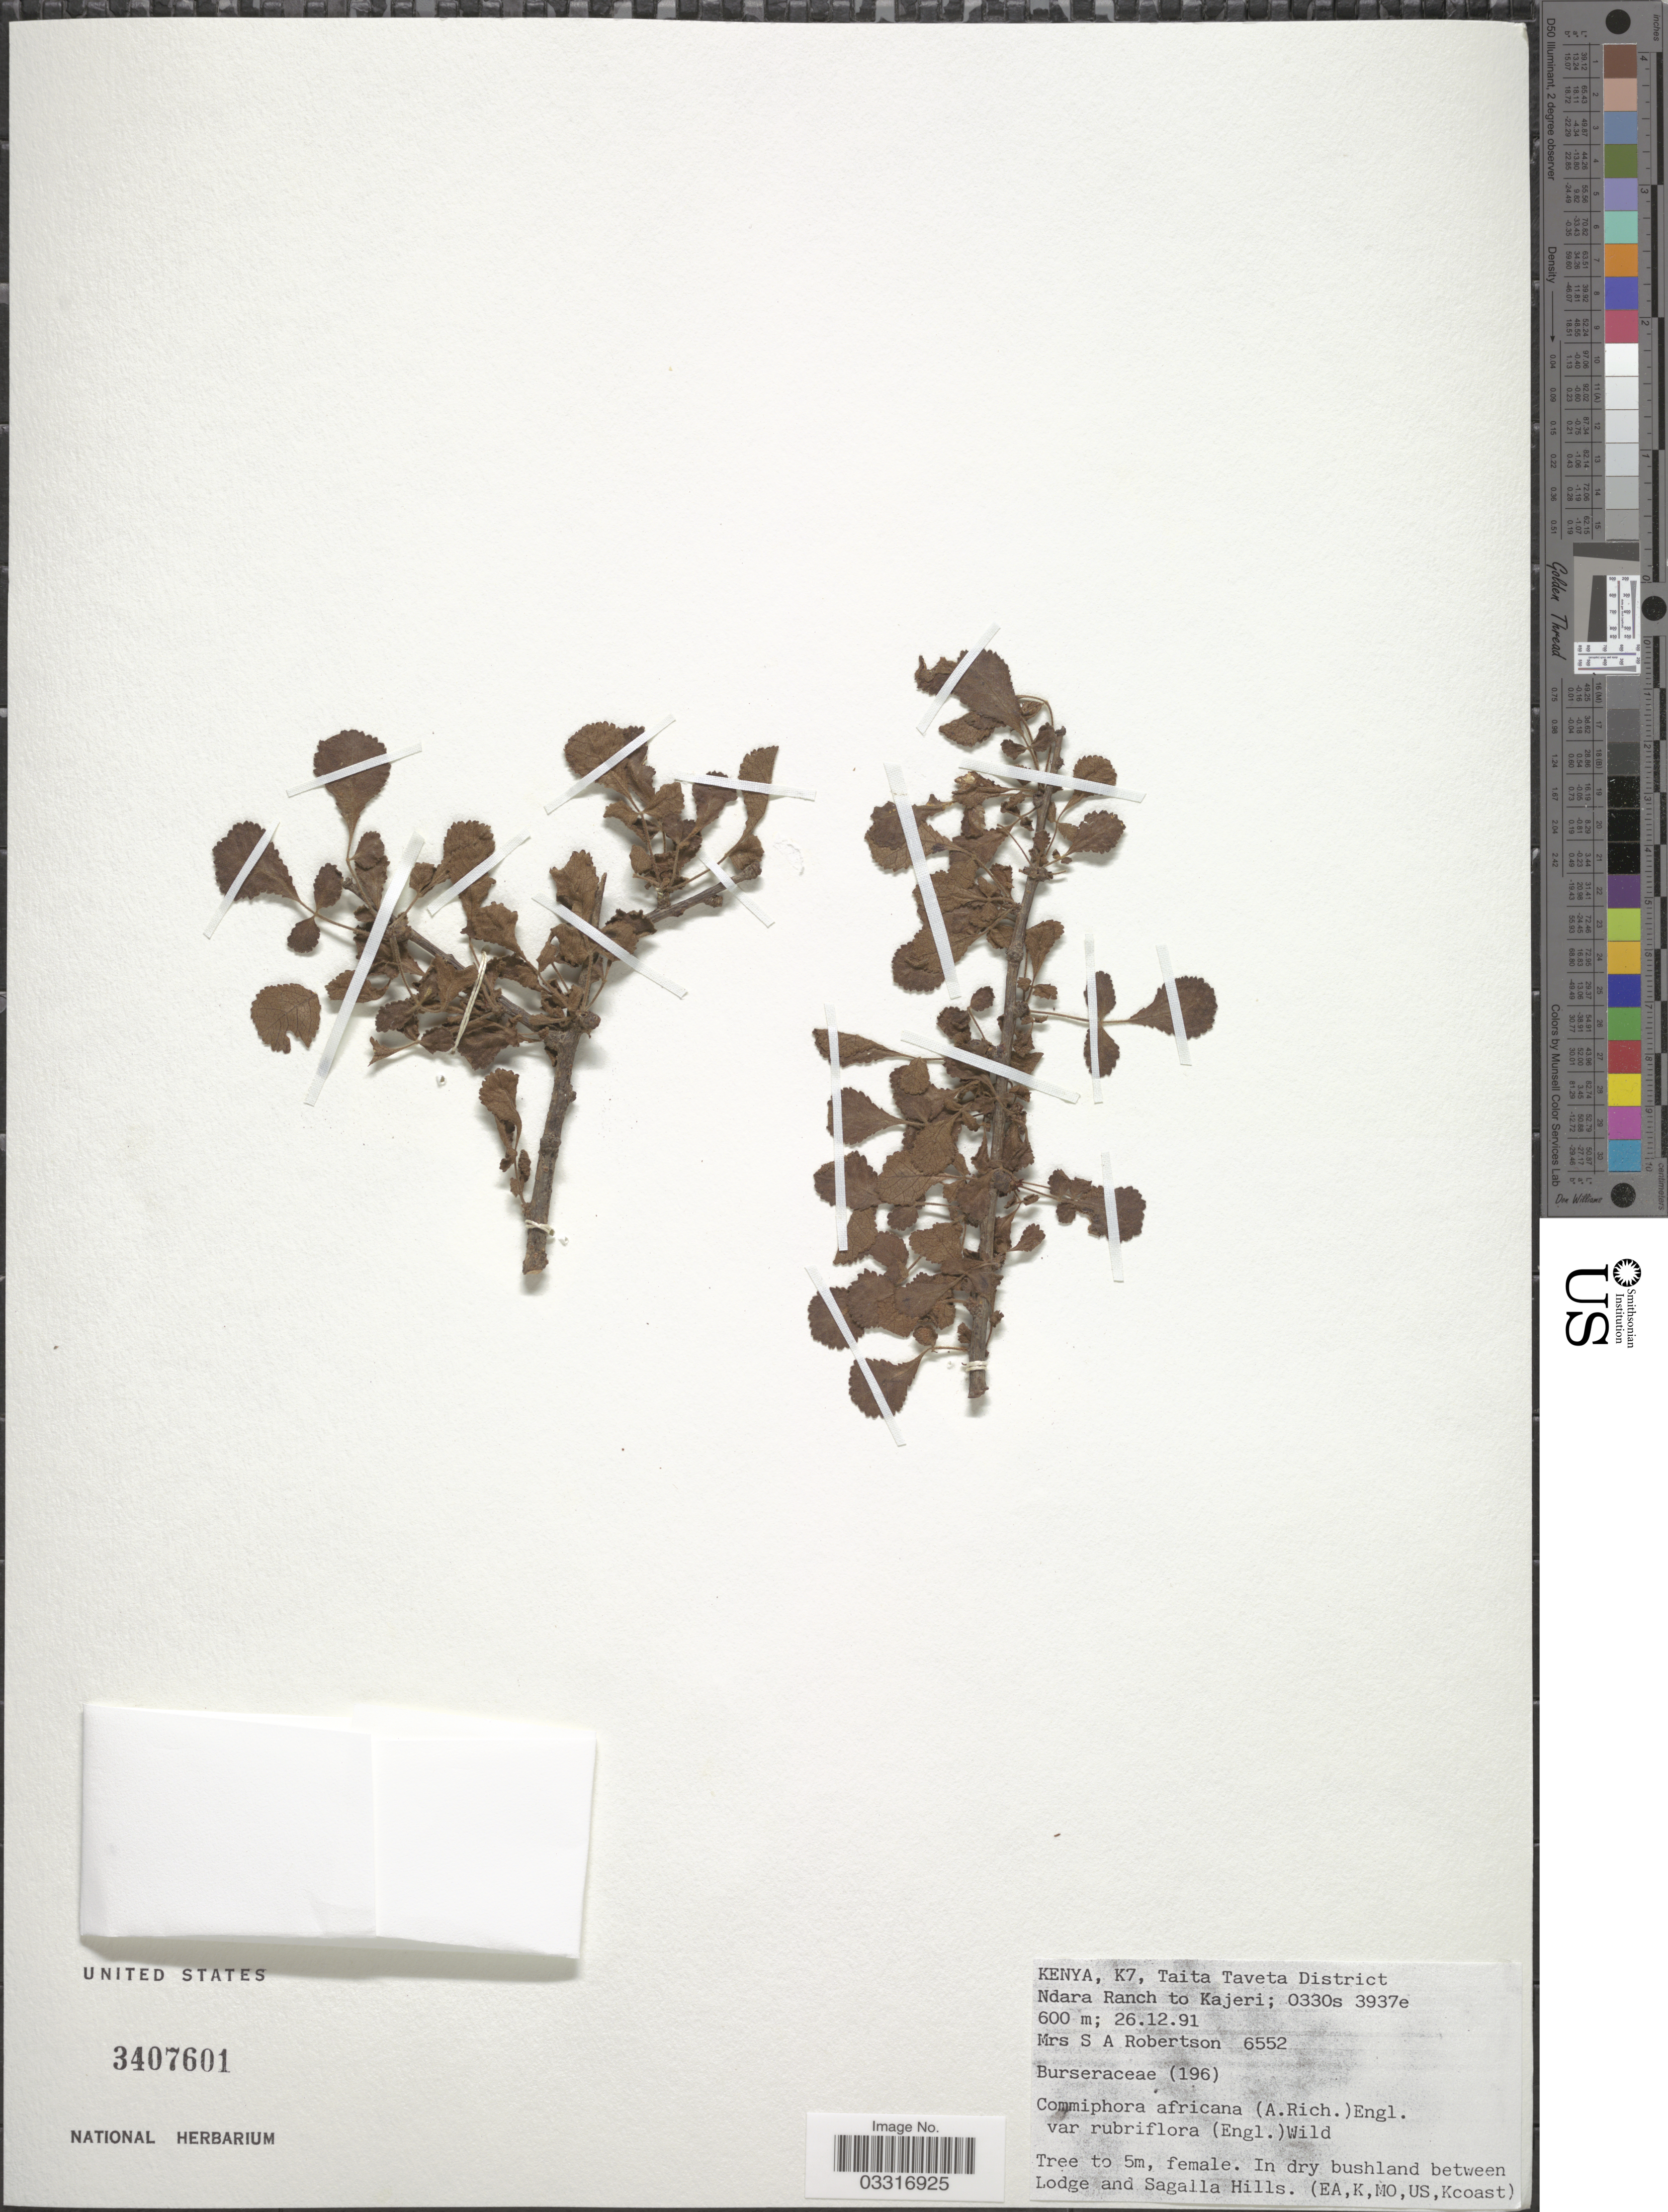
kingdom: Plantae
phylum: Tracheophyta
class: Magnoliopsida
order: Sapindales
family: Burseraceae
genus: Commiphora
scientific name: Commiphora abyssinica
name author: (Engl.) Engl.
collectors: S. Robertson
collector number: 6552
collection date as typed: Transcribed d/m/y: 26/12/91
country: Kenya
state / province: Taita Taveta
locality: K7, Taita Taveta District, Ndara Ranch to Kajeri. In dry bushland between Lodge and Sagalla Hills.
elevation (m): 600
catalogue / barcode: US 3407601